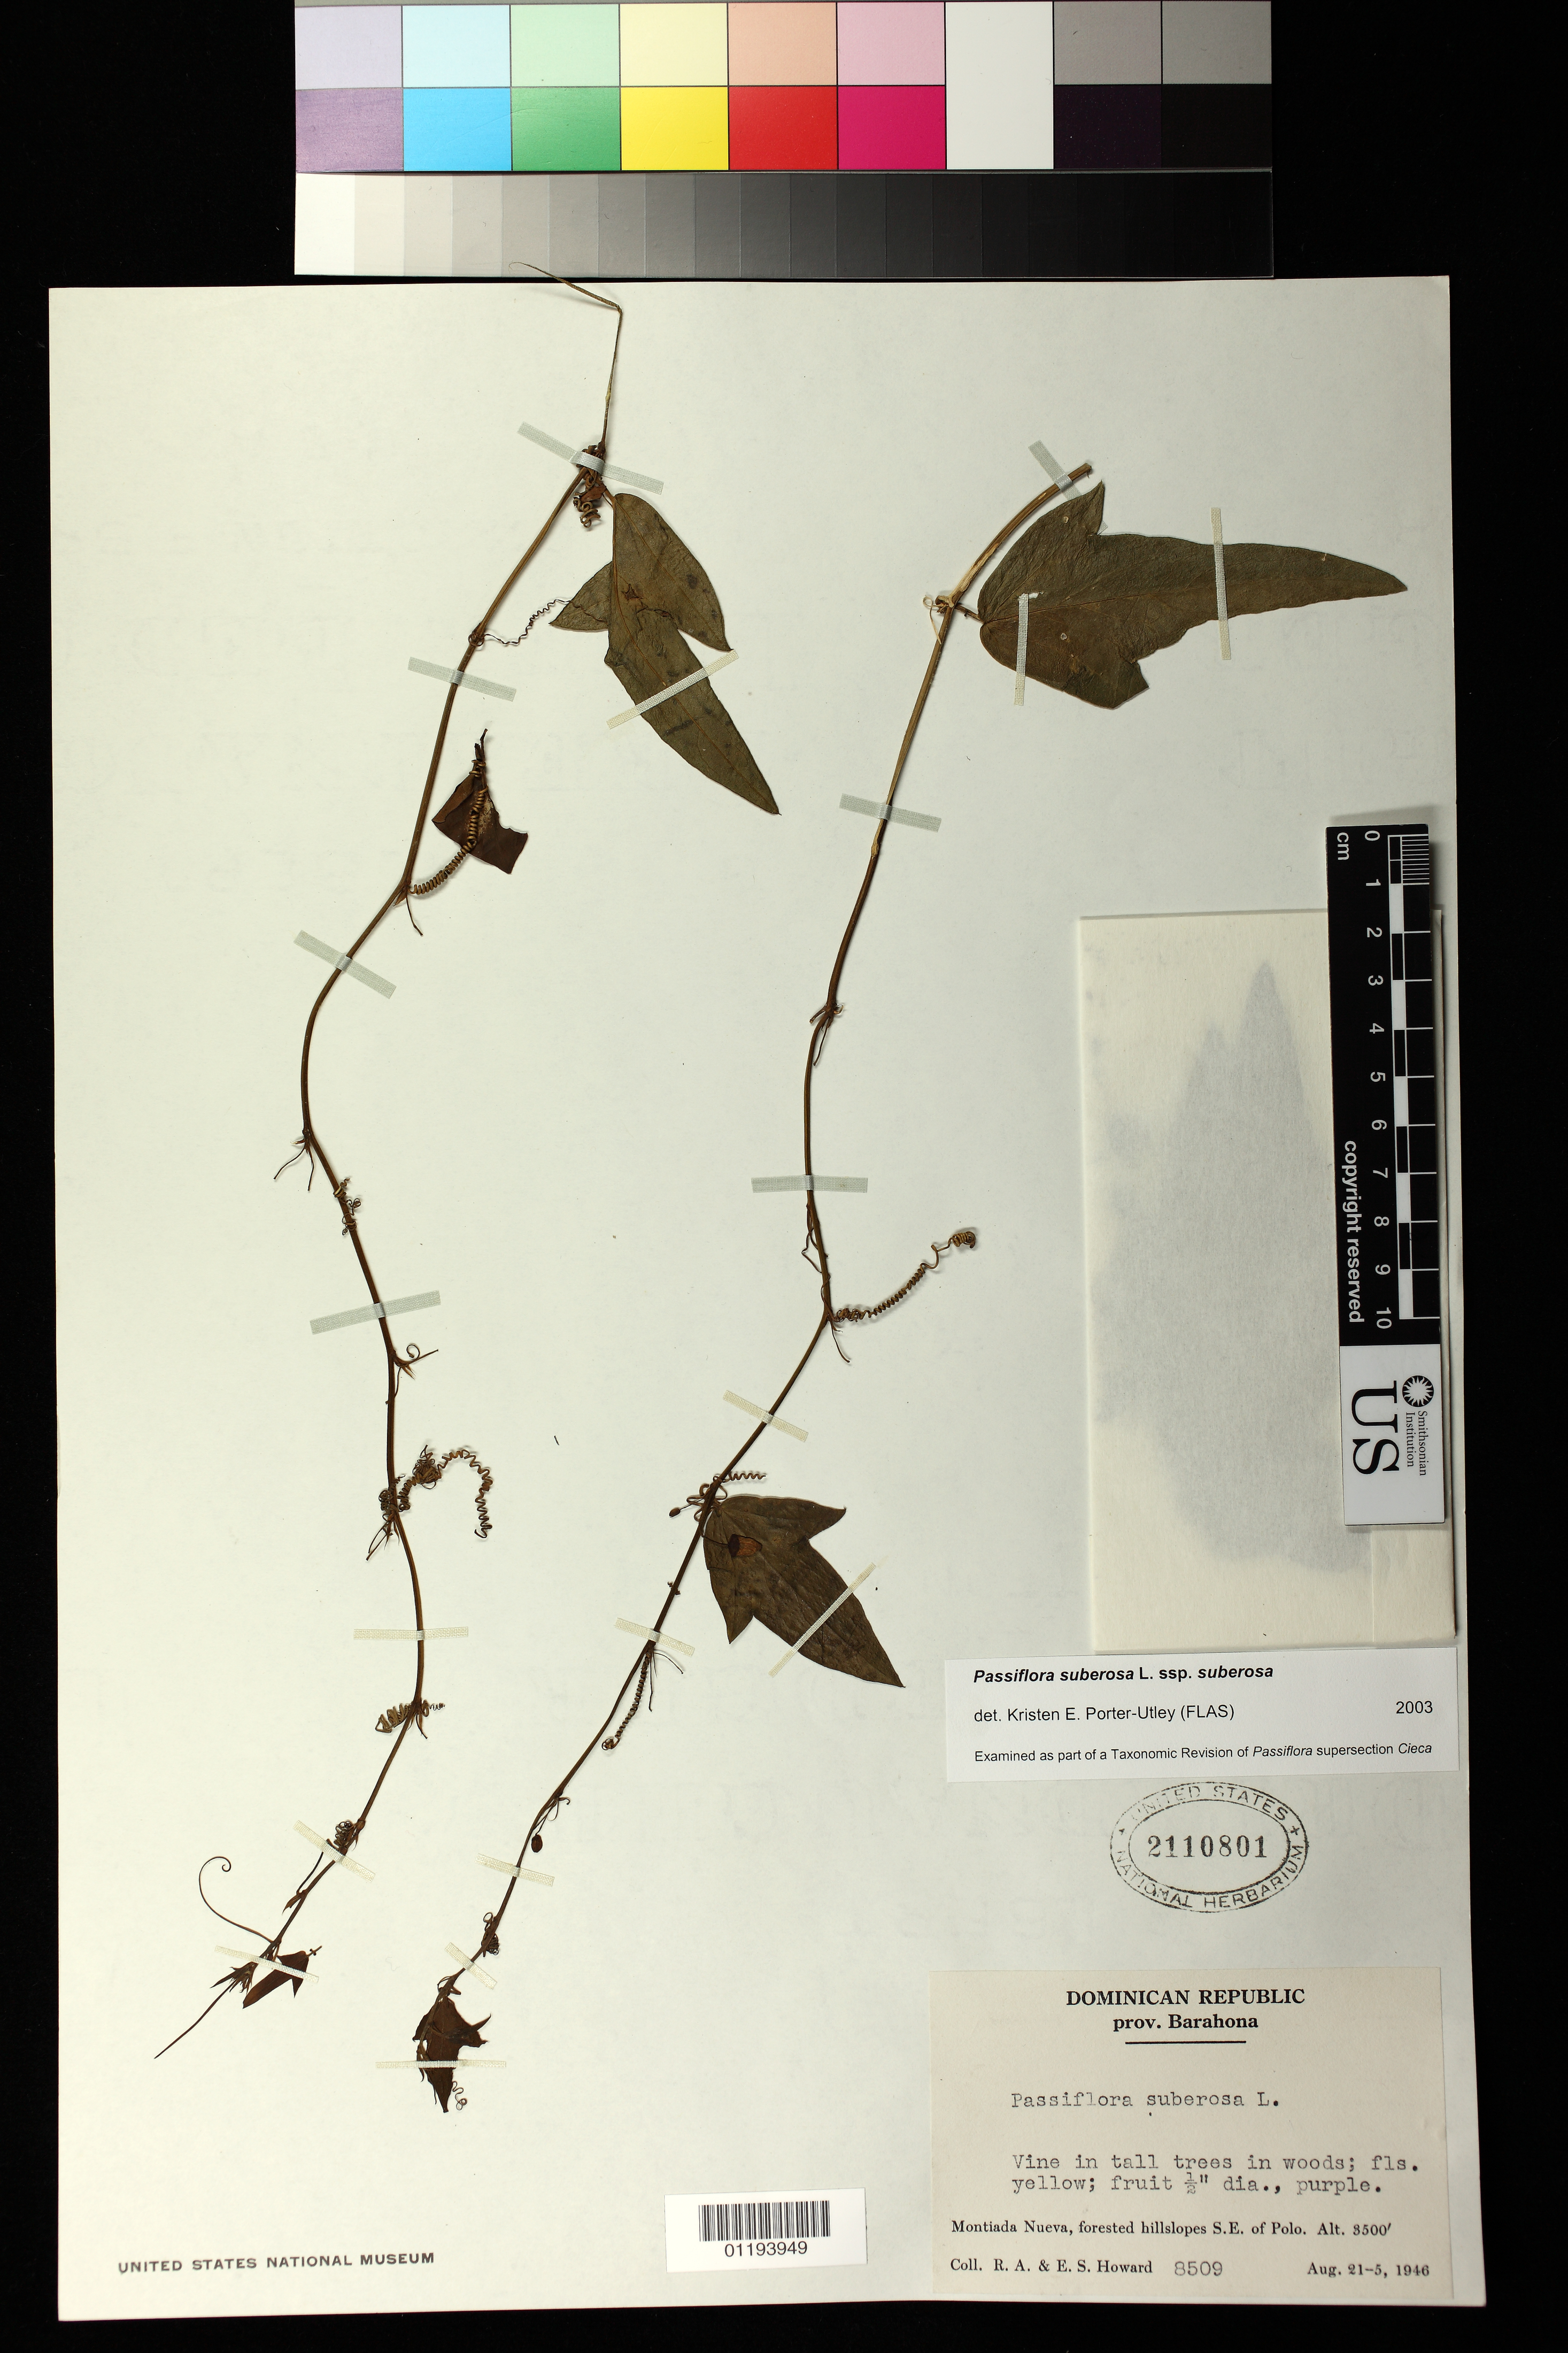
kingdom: Plantae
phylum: Tracheophyta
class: Magnoliopsida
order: Malpighiales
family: Passifloraceae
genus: Passiflora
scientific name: Passiflora suberosa subsp. suberosa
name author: L.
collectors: R. A. Howard & E. S. Howard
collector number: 8509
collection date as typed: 1946 Aug 21 1946 Aug 25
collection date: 1946-08-21/1946-08-25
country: Dominican Republic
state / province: Barahona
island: Hispaniola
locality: Montiada Nueva, forested hillslopes S.E. of Polo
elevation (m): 549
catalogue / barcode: US 2110801